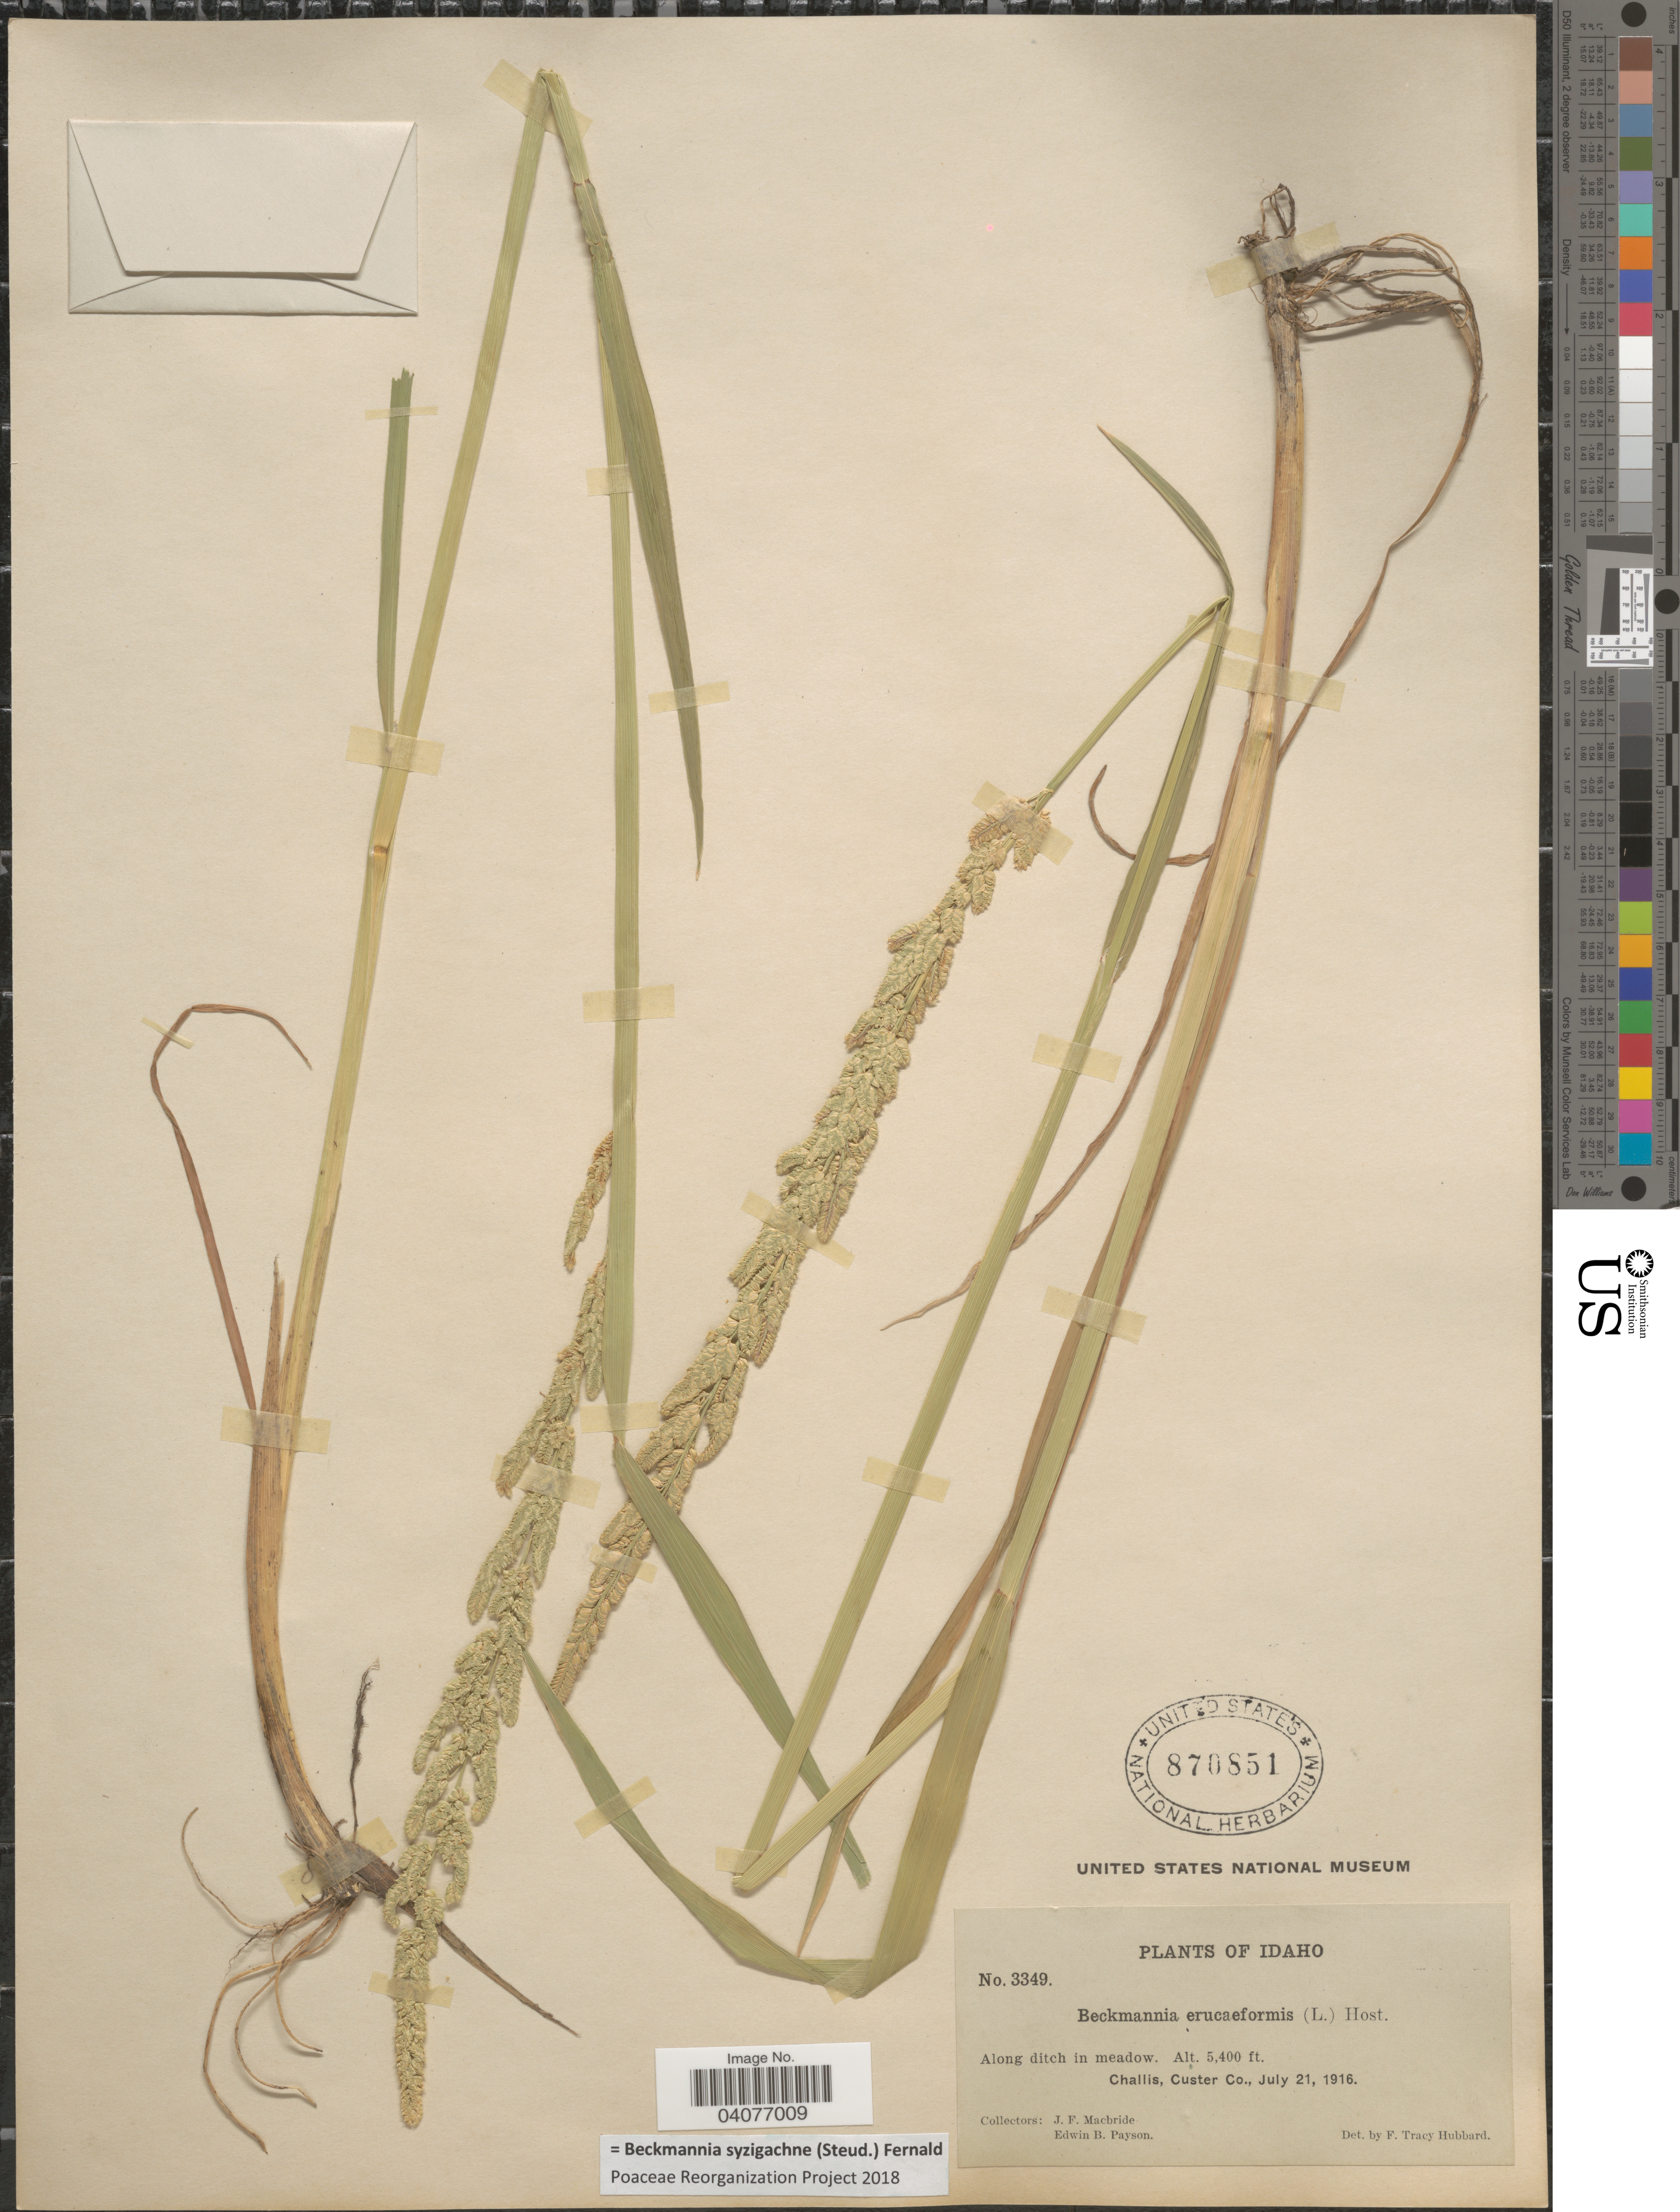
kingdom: Plantae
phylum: Tracheophyta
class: Liliopsida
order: Poales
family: Poaceae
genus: Beckmannia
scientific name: Beckmannia syzigachne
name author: (Steud.) Fernald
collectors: J. F. Macbride & E. B. Payson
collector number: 3349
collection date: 1916-07-21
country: United States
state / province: Idaho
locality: Along ditch in meadow. Challis, Custr Co.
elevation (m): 1646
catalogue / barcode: US 870851